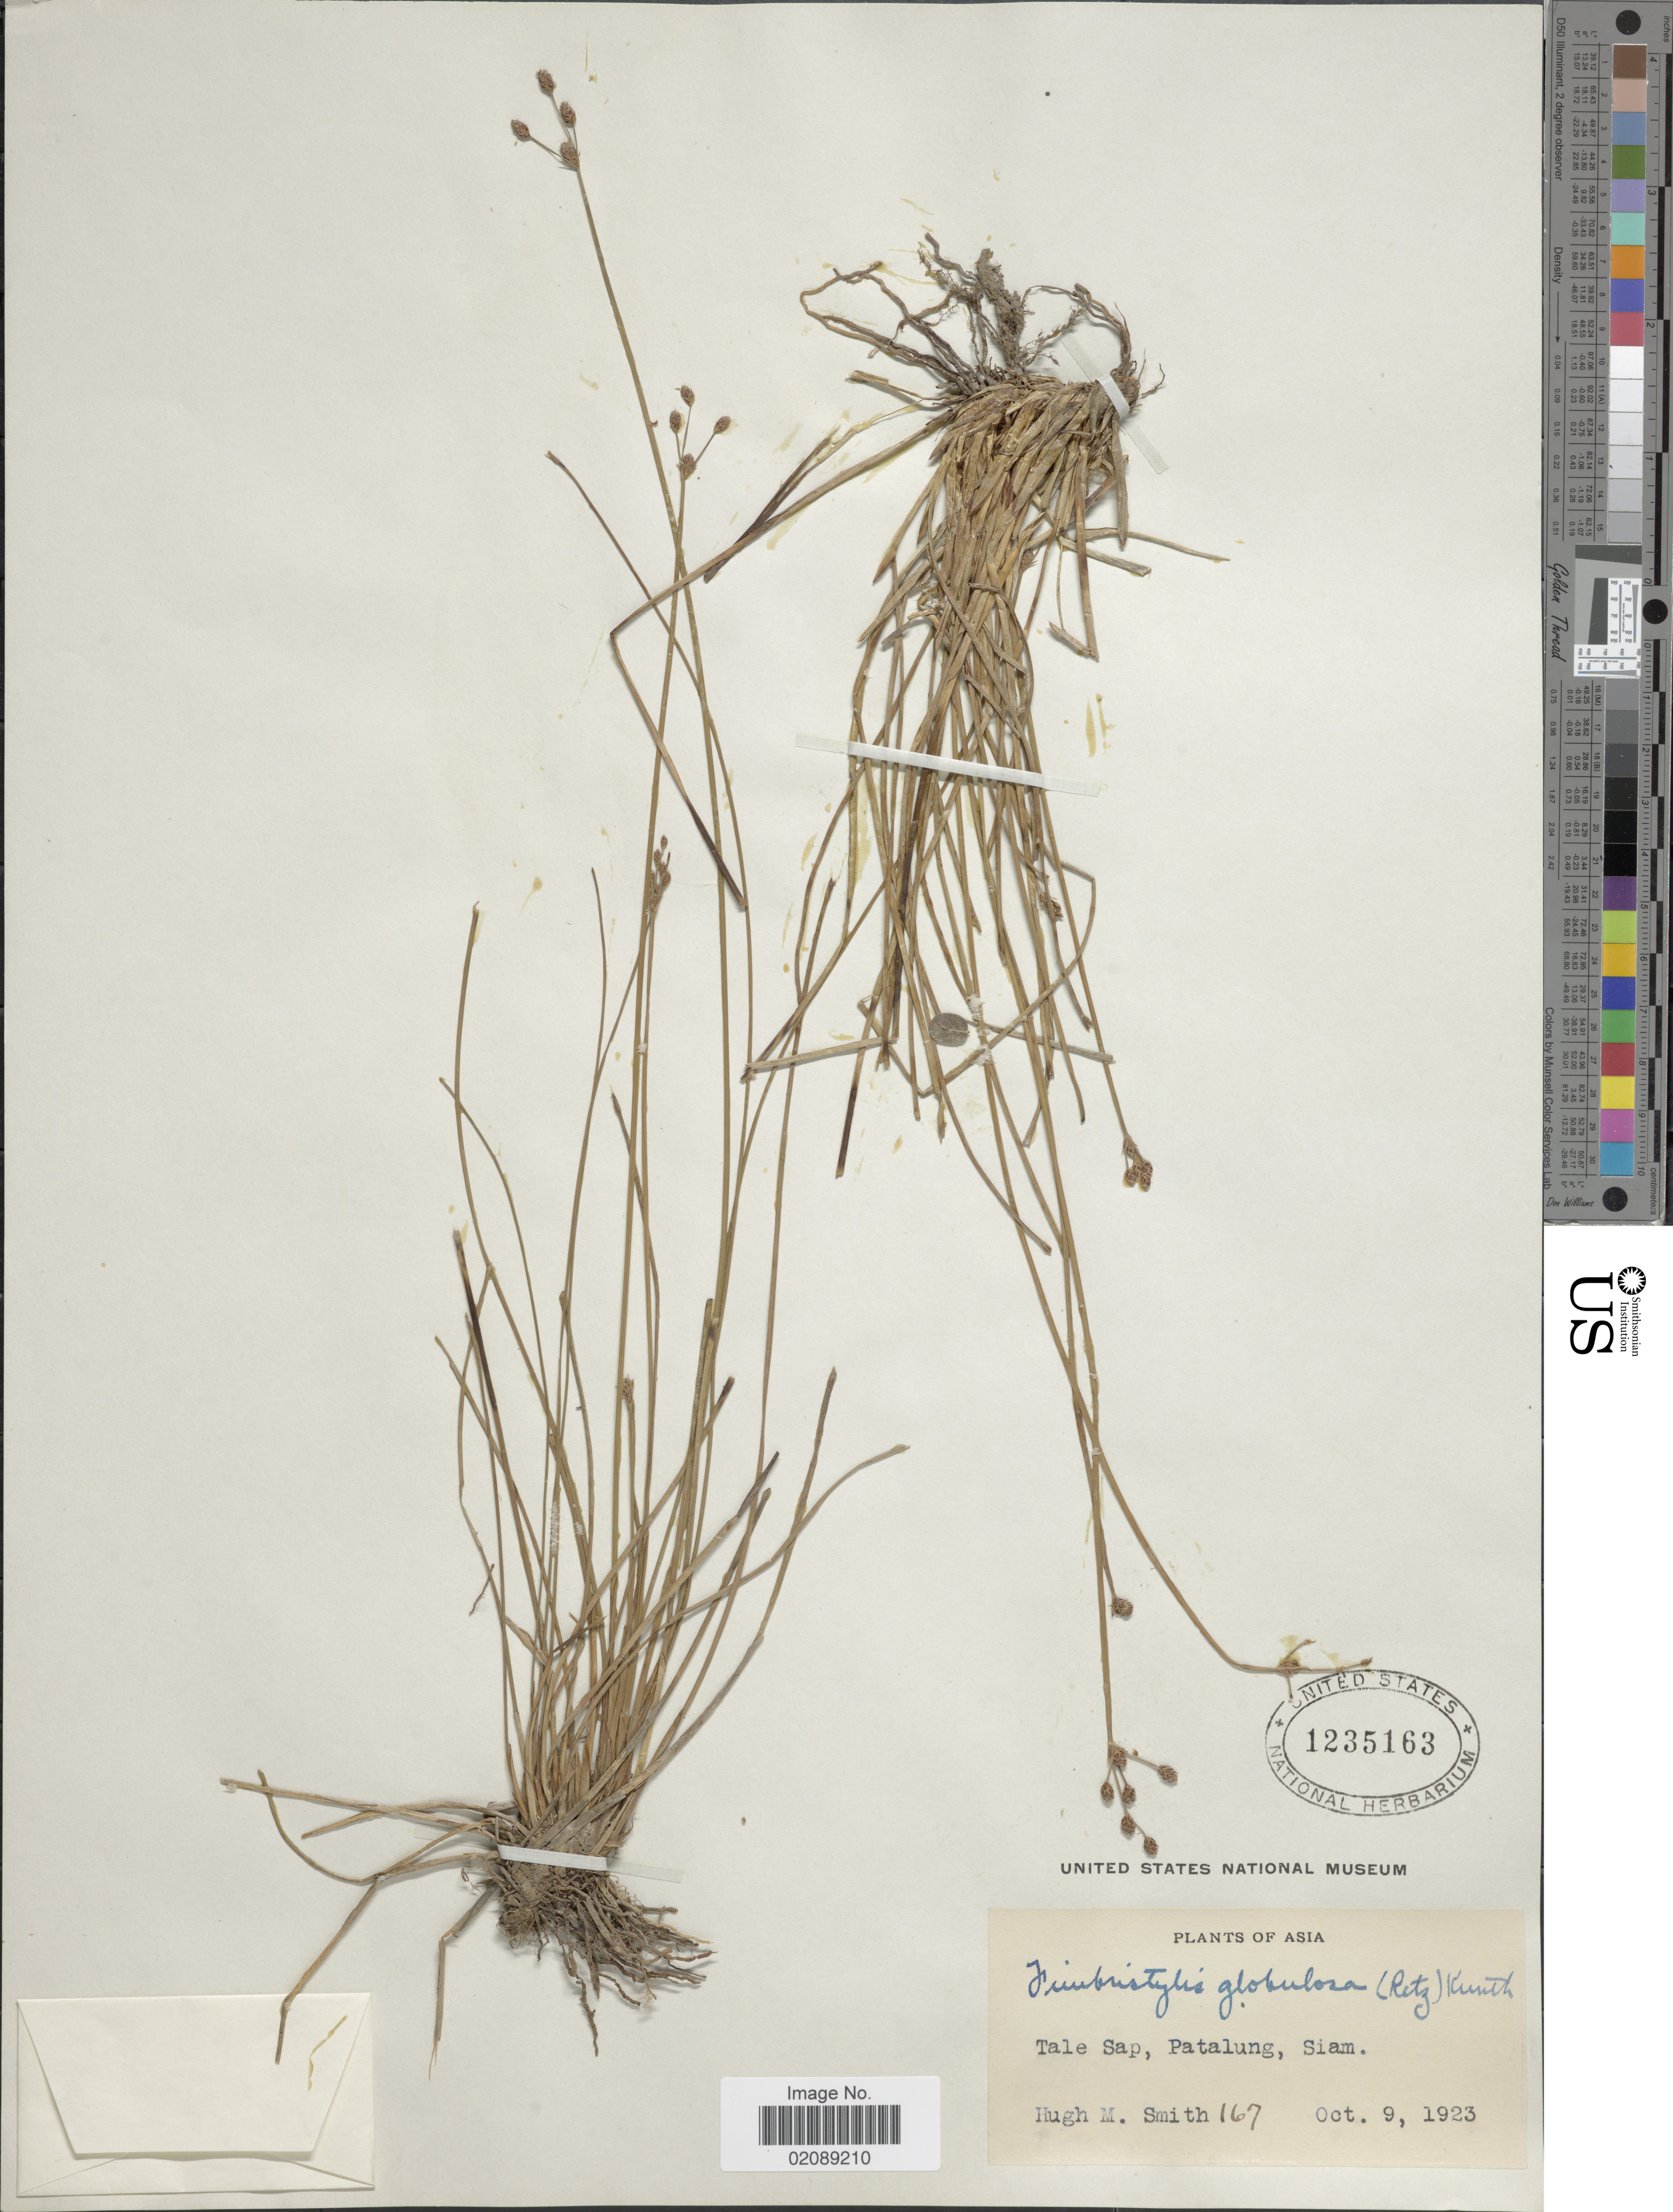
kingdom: Plantae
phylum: Tracheophyta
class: Liliopsida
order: Poales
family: Cyperaceae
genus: Fimbristylis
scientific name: Fimbristylis umbellaris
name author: (Lam.) Vahl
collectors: H. M. Smith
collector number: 167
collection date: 1923-10-09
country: Thailand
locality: Tale Sap, Patalung, Siam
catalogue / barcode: US 1235163